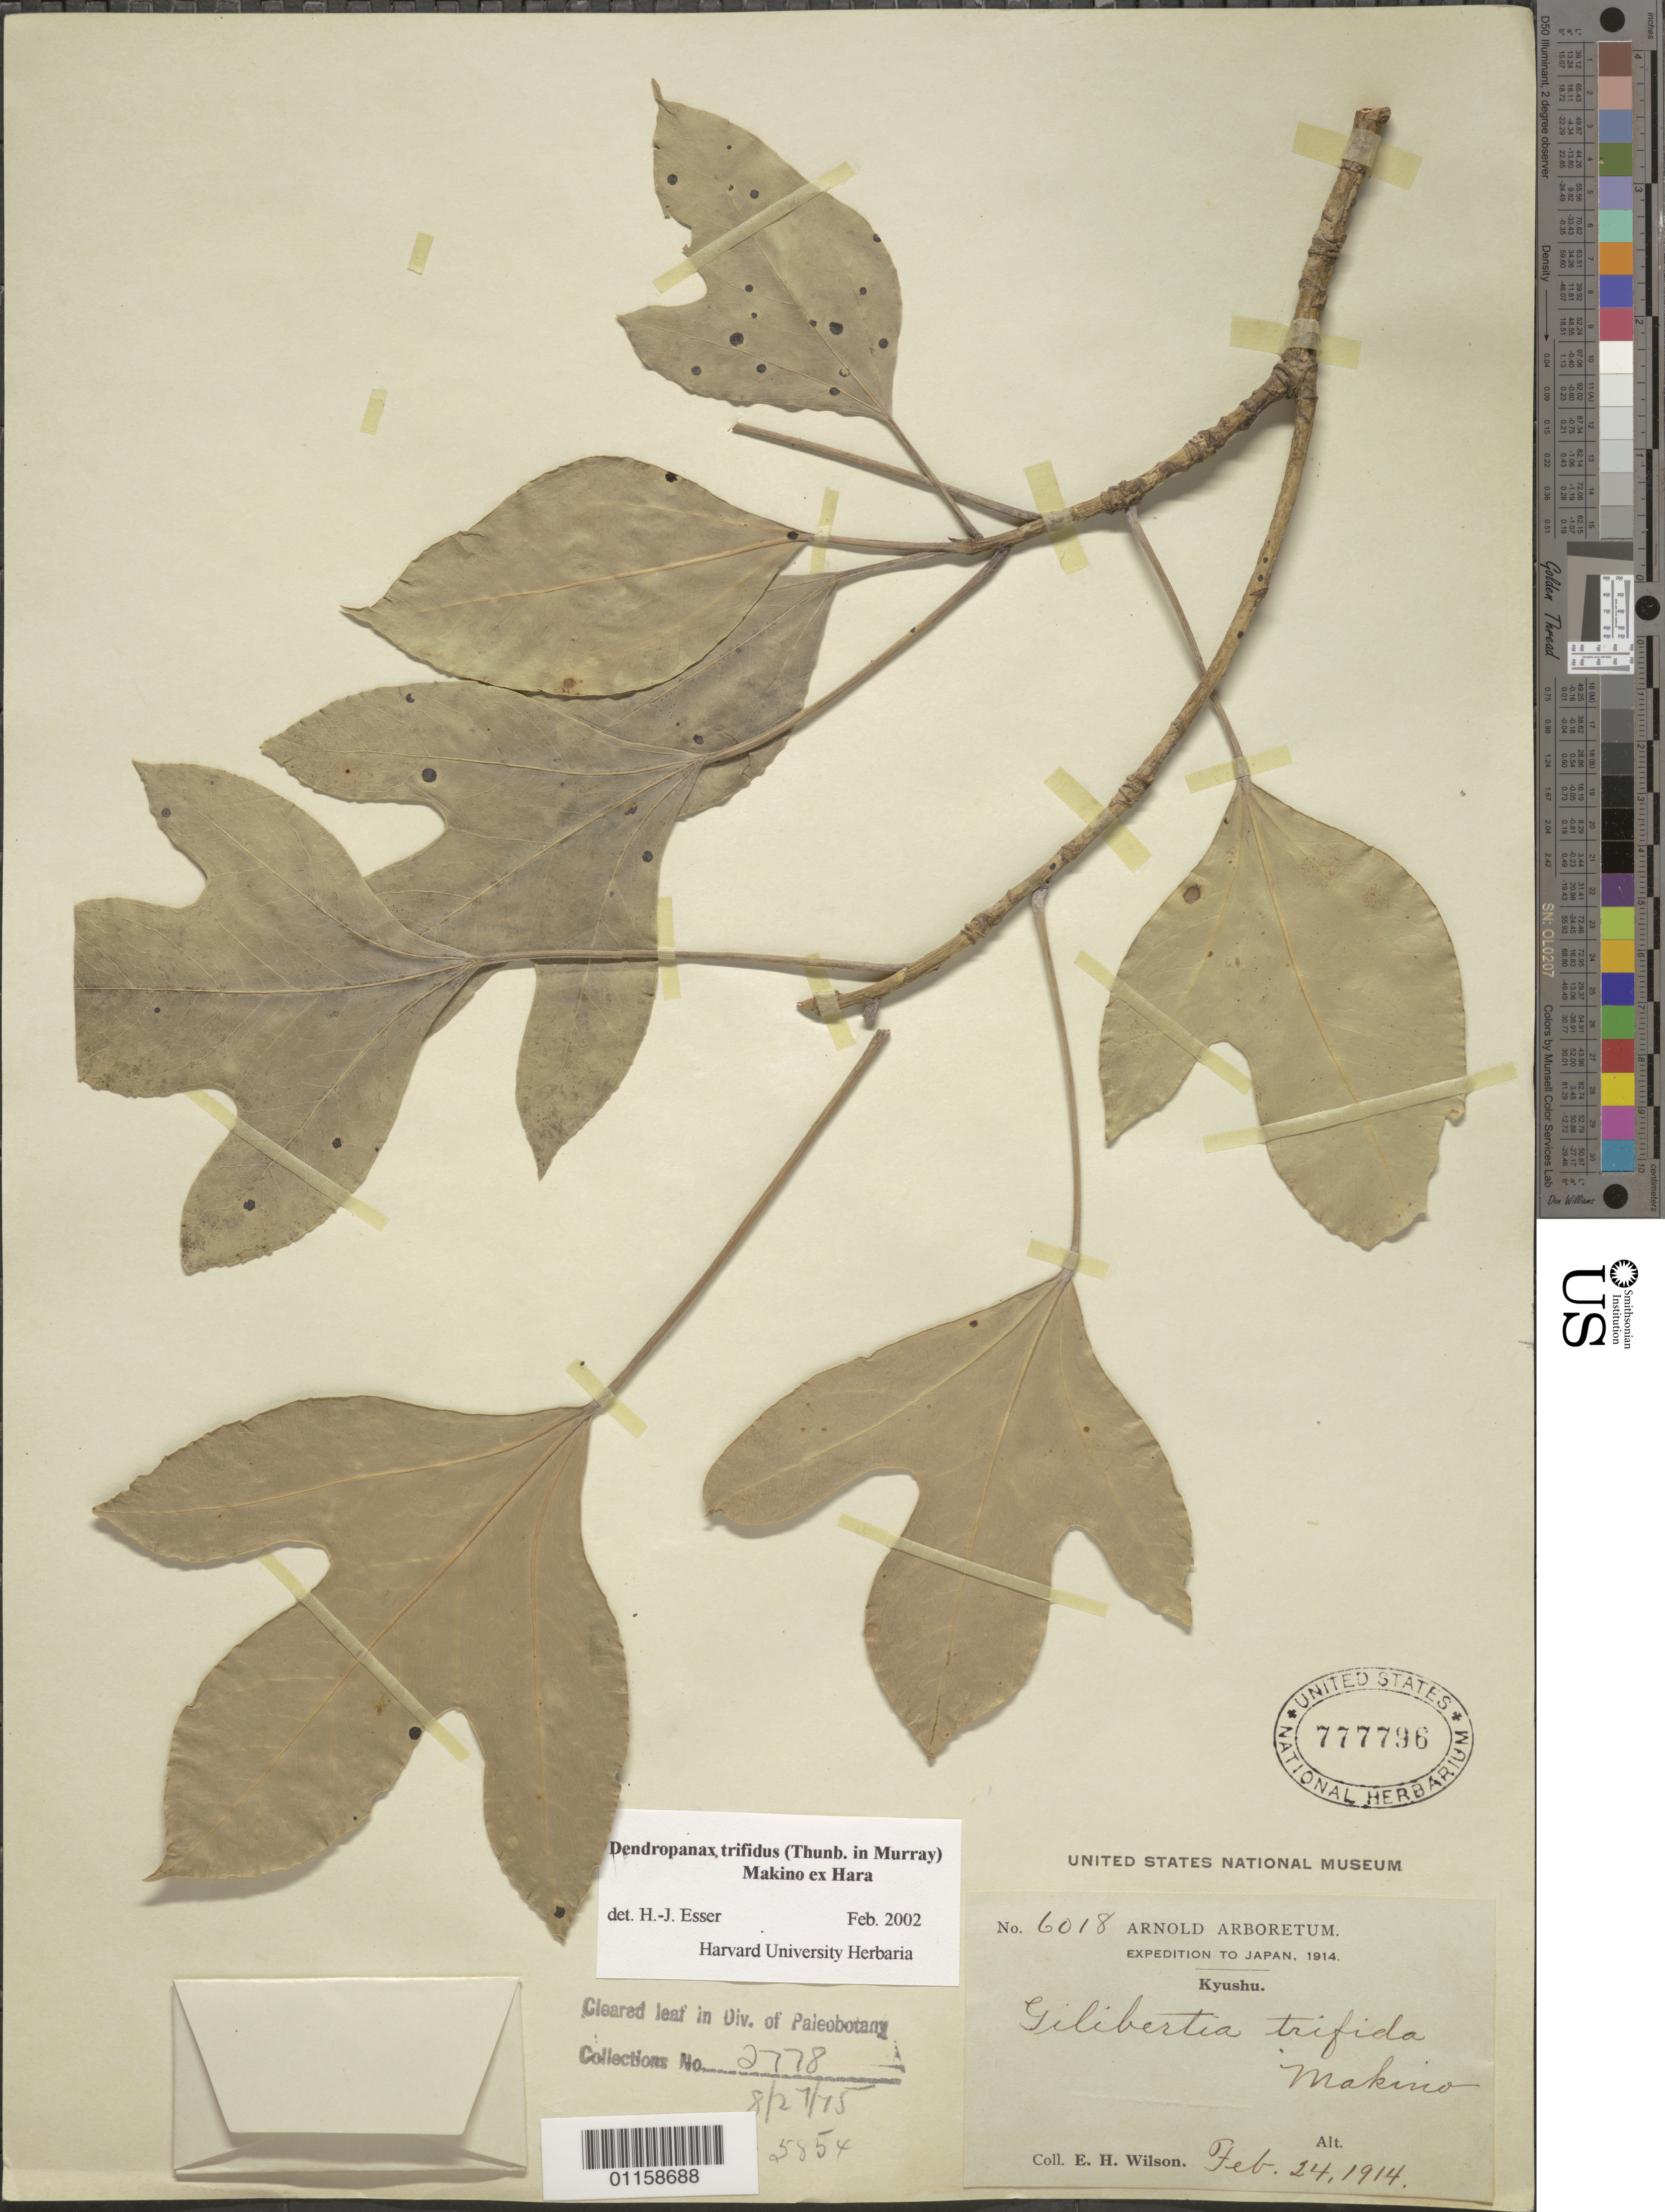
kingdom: Plantae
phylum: Tracheophyta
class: Magnoliopsida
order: Apiales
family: Araliaceae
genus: Dendropanax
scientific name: Dendropanax trifidus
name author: (Thunb.) Makino & Hara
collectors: E. H. Wilson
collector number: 6018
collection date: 1914-02-24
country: Japan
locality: Kyushu.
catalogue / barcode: US 777796